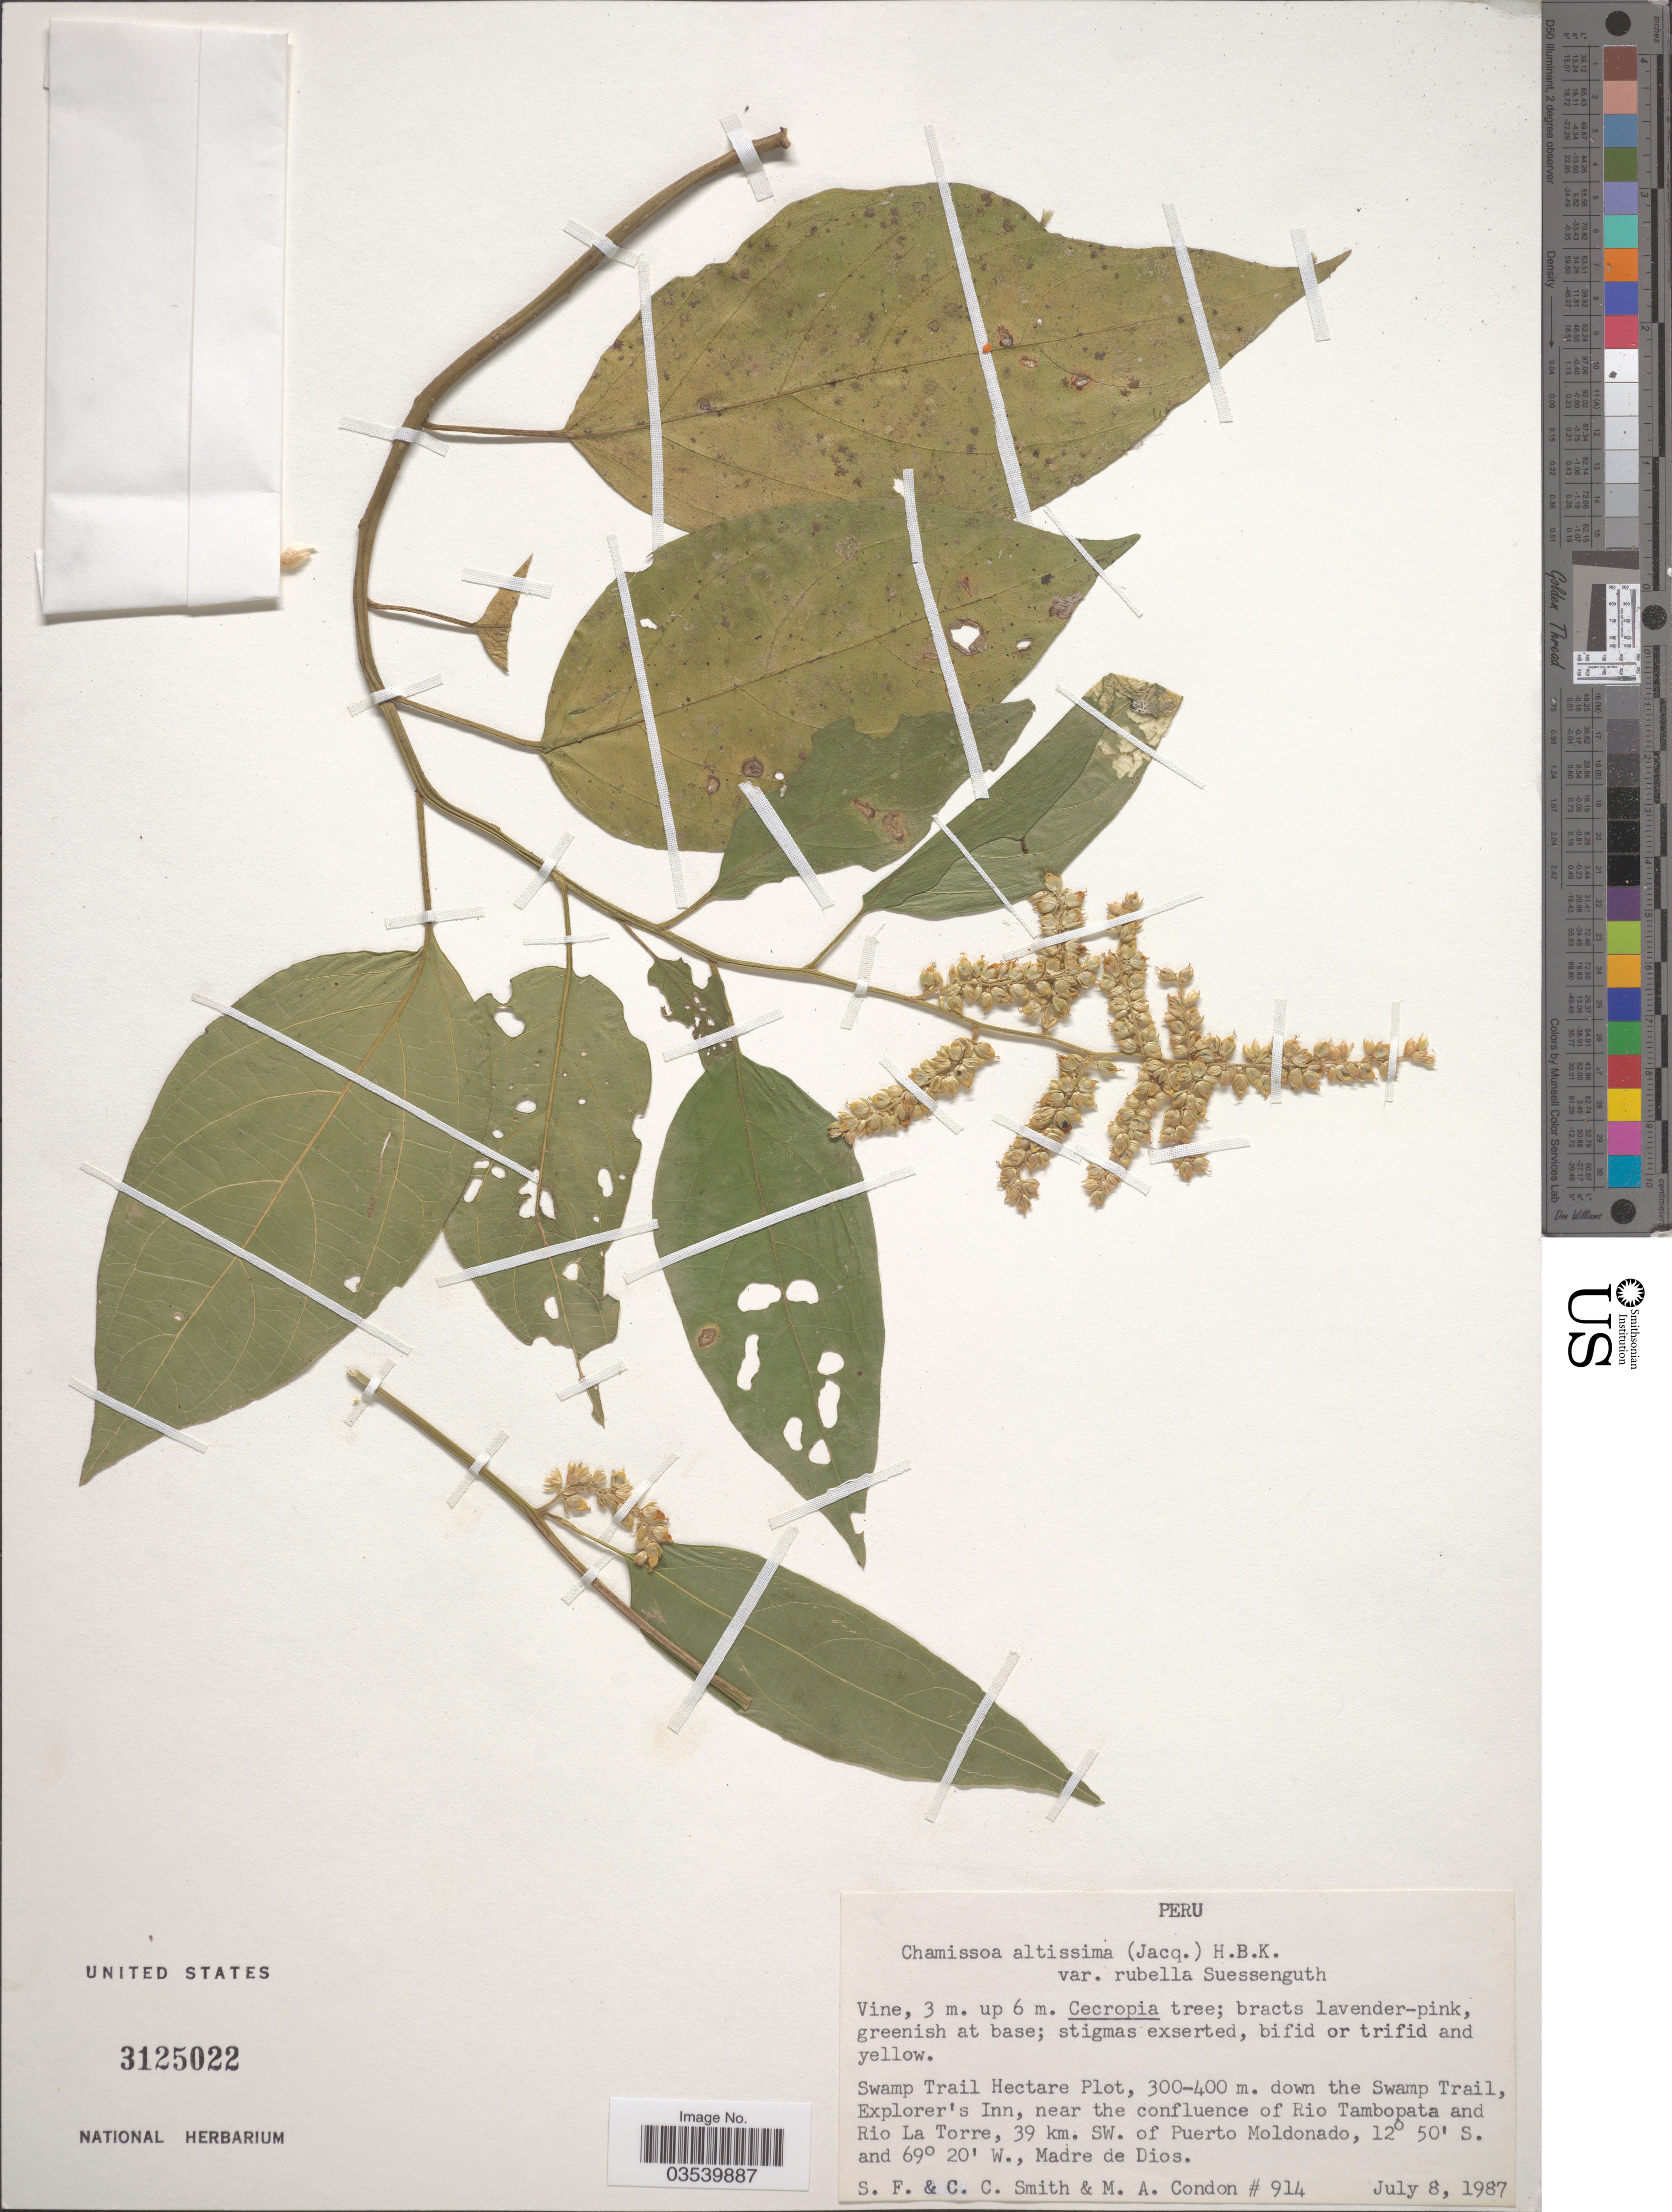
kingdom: Plantae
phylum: Tracheophyta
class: Magnoliopsida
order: Caryophyllales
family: Amaranthaceae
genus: Chamissoa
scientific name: Chamissoa altissima var. rubella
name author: Suess.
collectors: S.F. Smith, C. C. Smith & M. Condon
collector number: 914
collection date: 1987-07-08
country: Peru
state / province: Madre de Dios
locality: Swamp Trail Hectare Plot, 300-400 m. down the Swamp Trail, Explorer's Inn, near the confluence of Rio Tambopata and Rio La Torre, 39 km. SW. of Puerto Moldonado.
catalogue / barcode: US 3125022